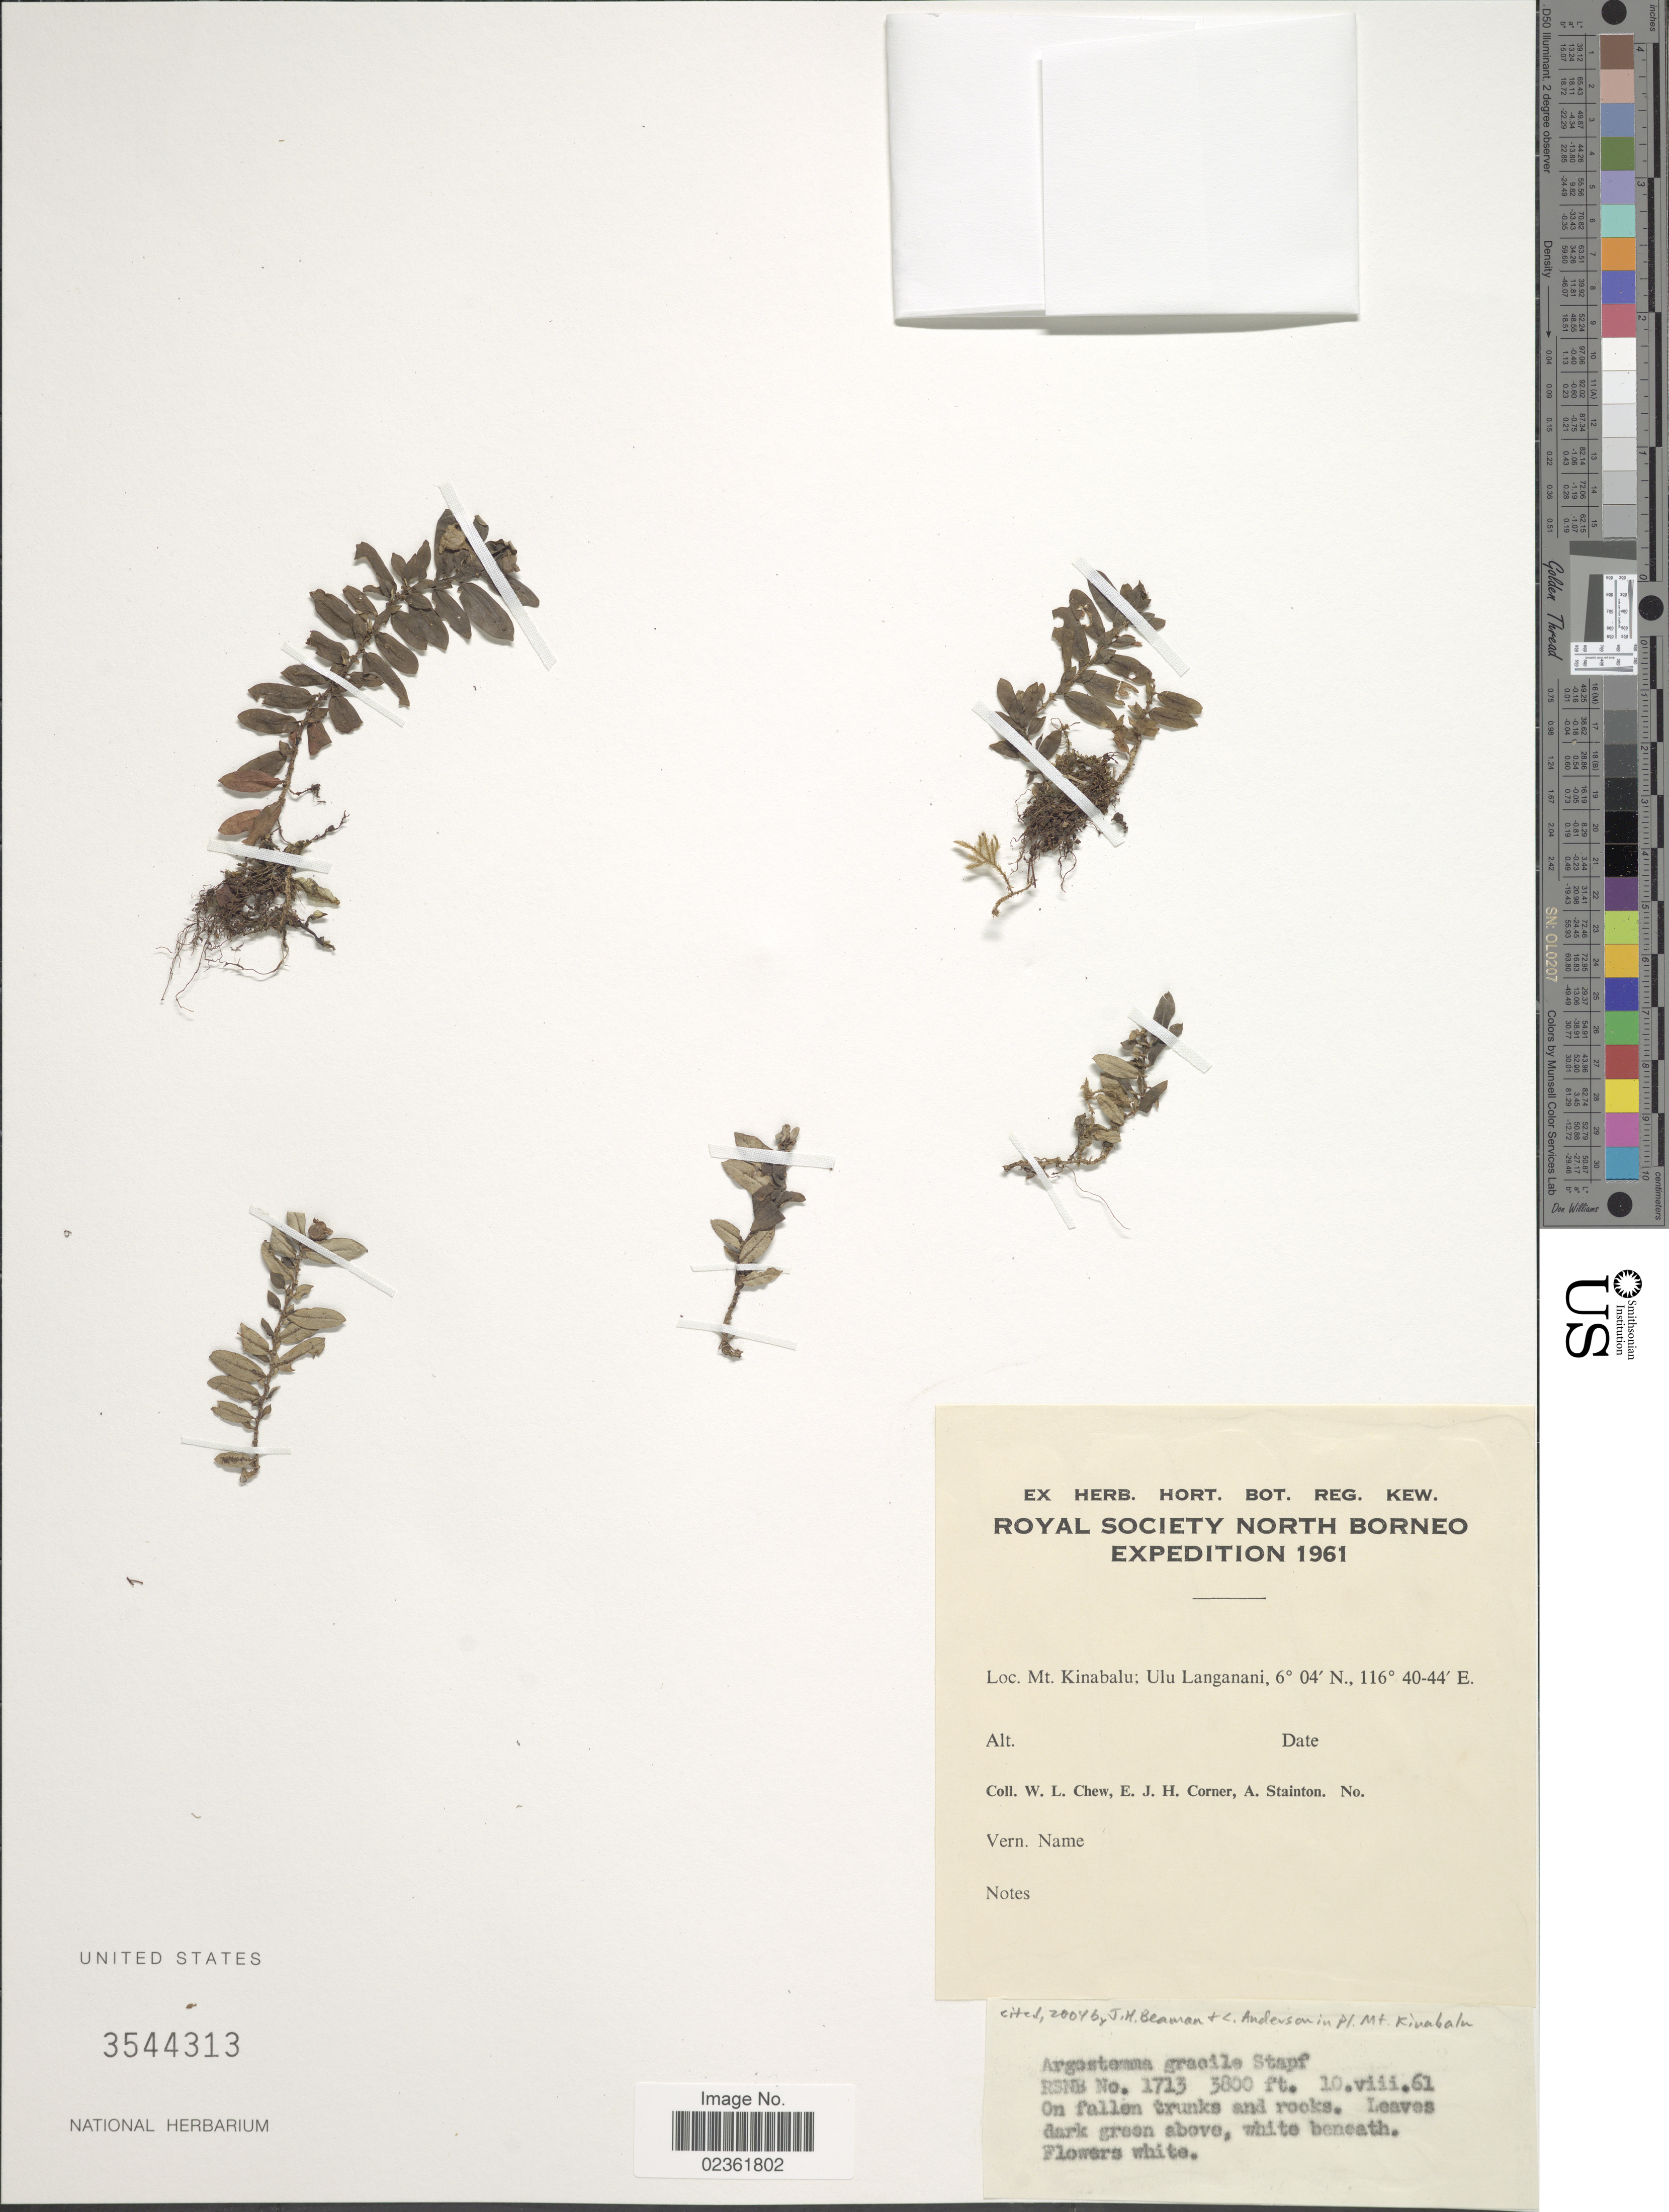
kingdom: Plantae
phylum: Tracheophyta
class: Magnoliopsida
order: Gentianales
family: Rubiaceae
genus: Argostemma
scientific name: Argostemma gracile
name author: Stapf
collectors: W. Chew & E. Corner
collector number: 1713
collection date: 1961-08-10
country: Malaysia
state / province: Sabah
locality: Mt. Kinabalu; Ulu Langanani, on fallen trunks and rocks, North Borneo [unsure placement].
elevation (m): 1158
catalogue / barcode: US 3544313